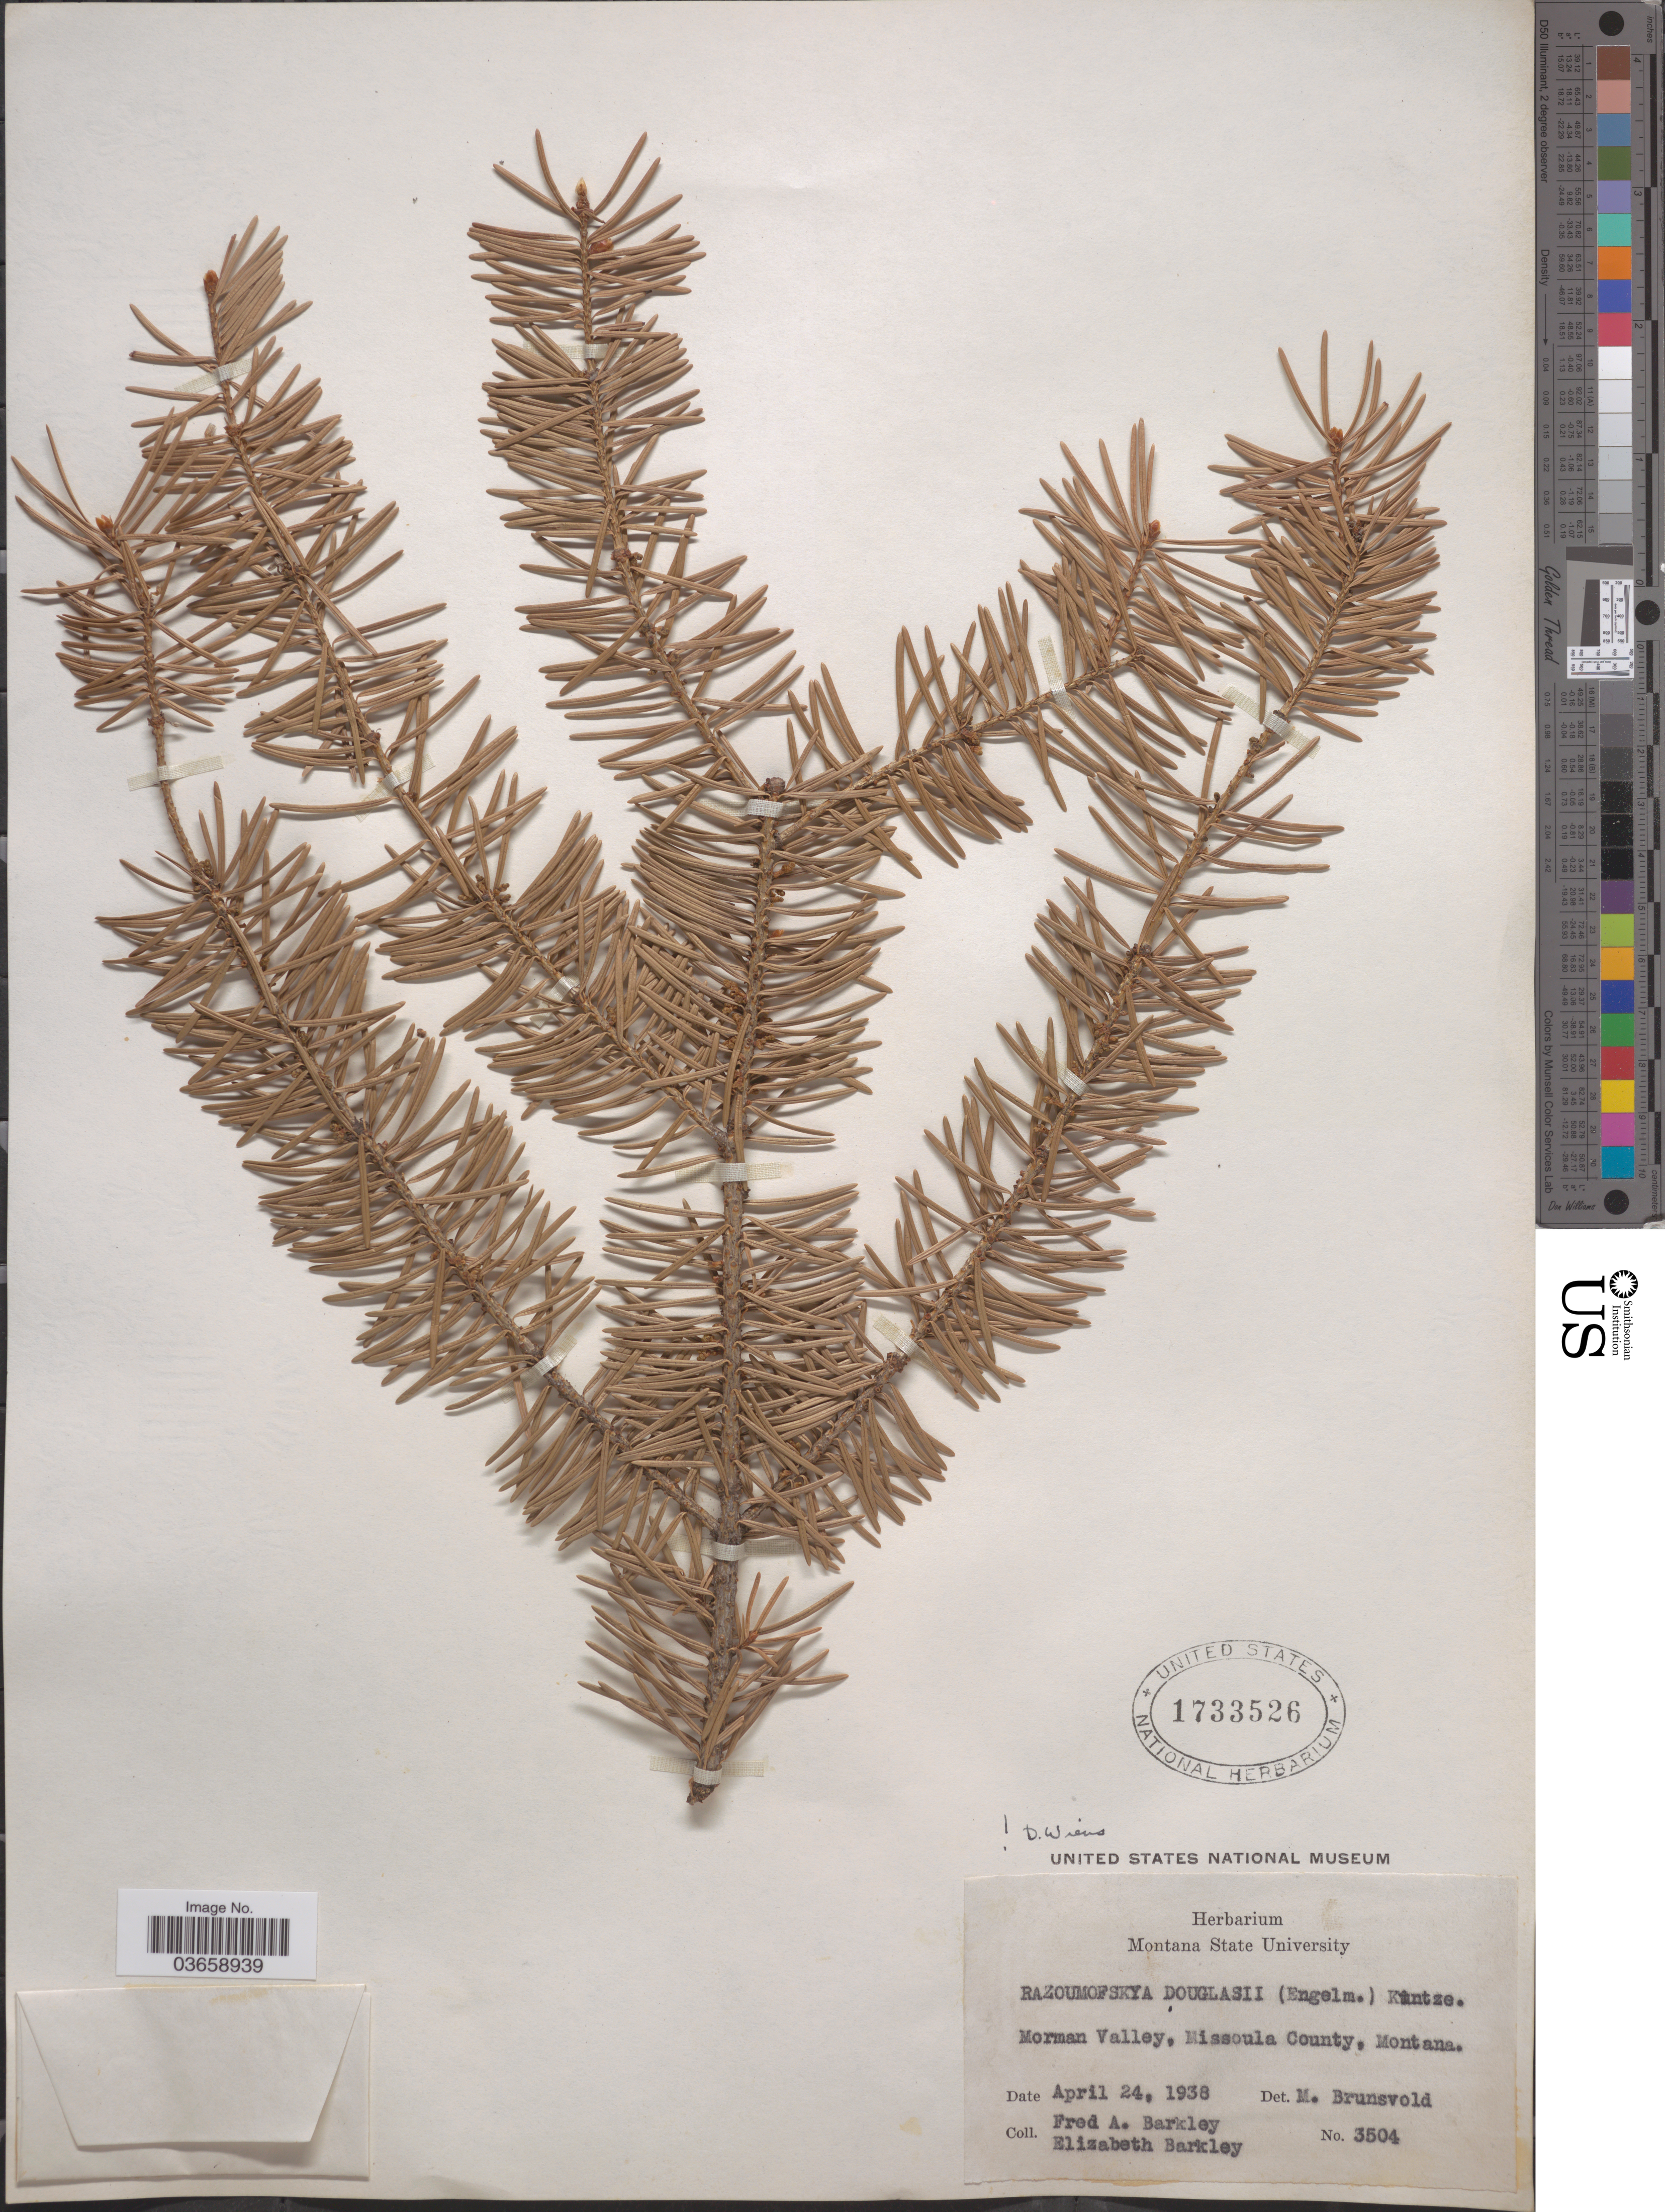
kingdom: Plantae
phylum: Tracheophyta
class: Magnoliopsida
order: Santalales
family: Viscaceae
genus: Arceuthobium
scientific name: Arceuthobium douglasii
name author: Engelm. in G.M. Wheeler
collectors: F. A. Barkley & E. Barkley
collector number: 3504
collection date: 1938-04-24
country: United States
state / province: Montana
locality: Morman Valley, Missoula County.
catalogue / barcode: US 1733526